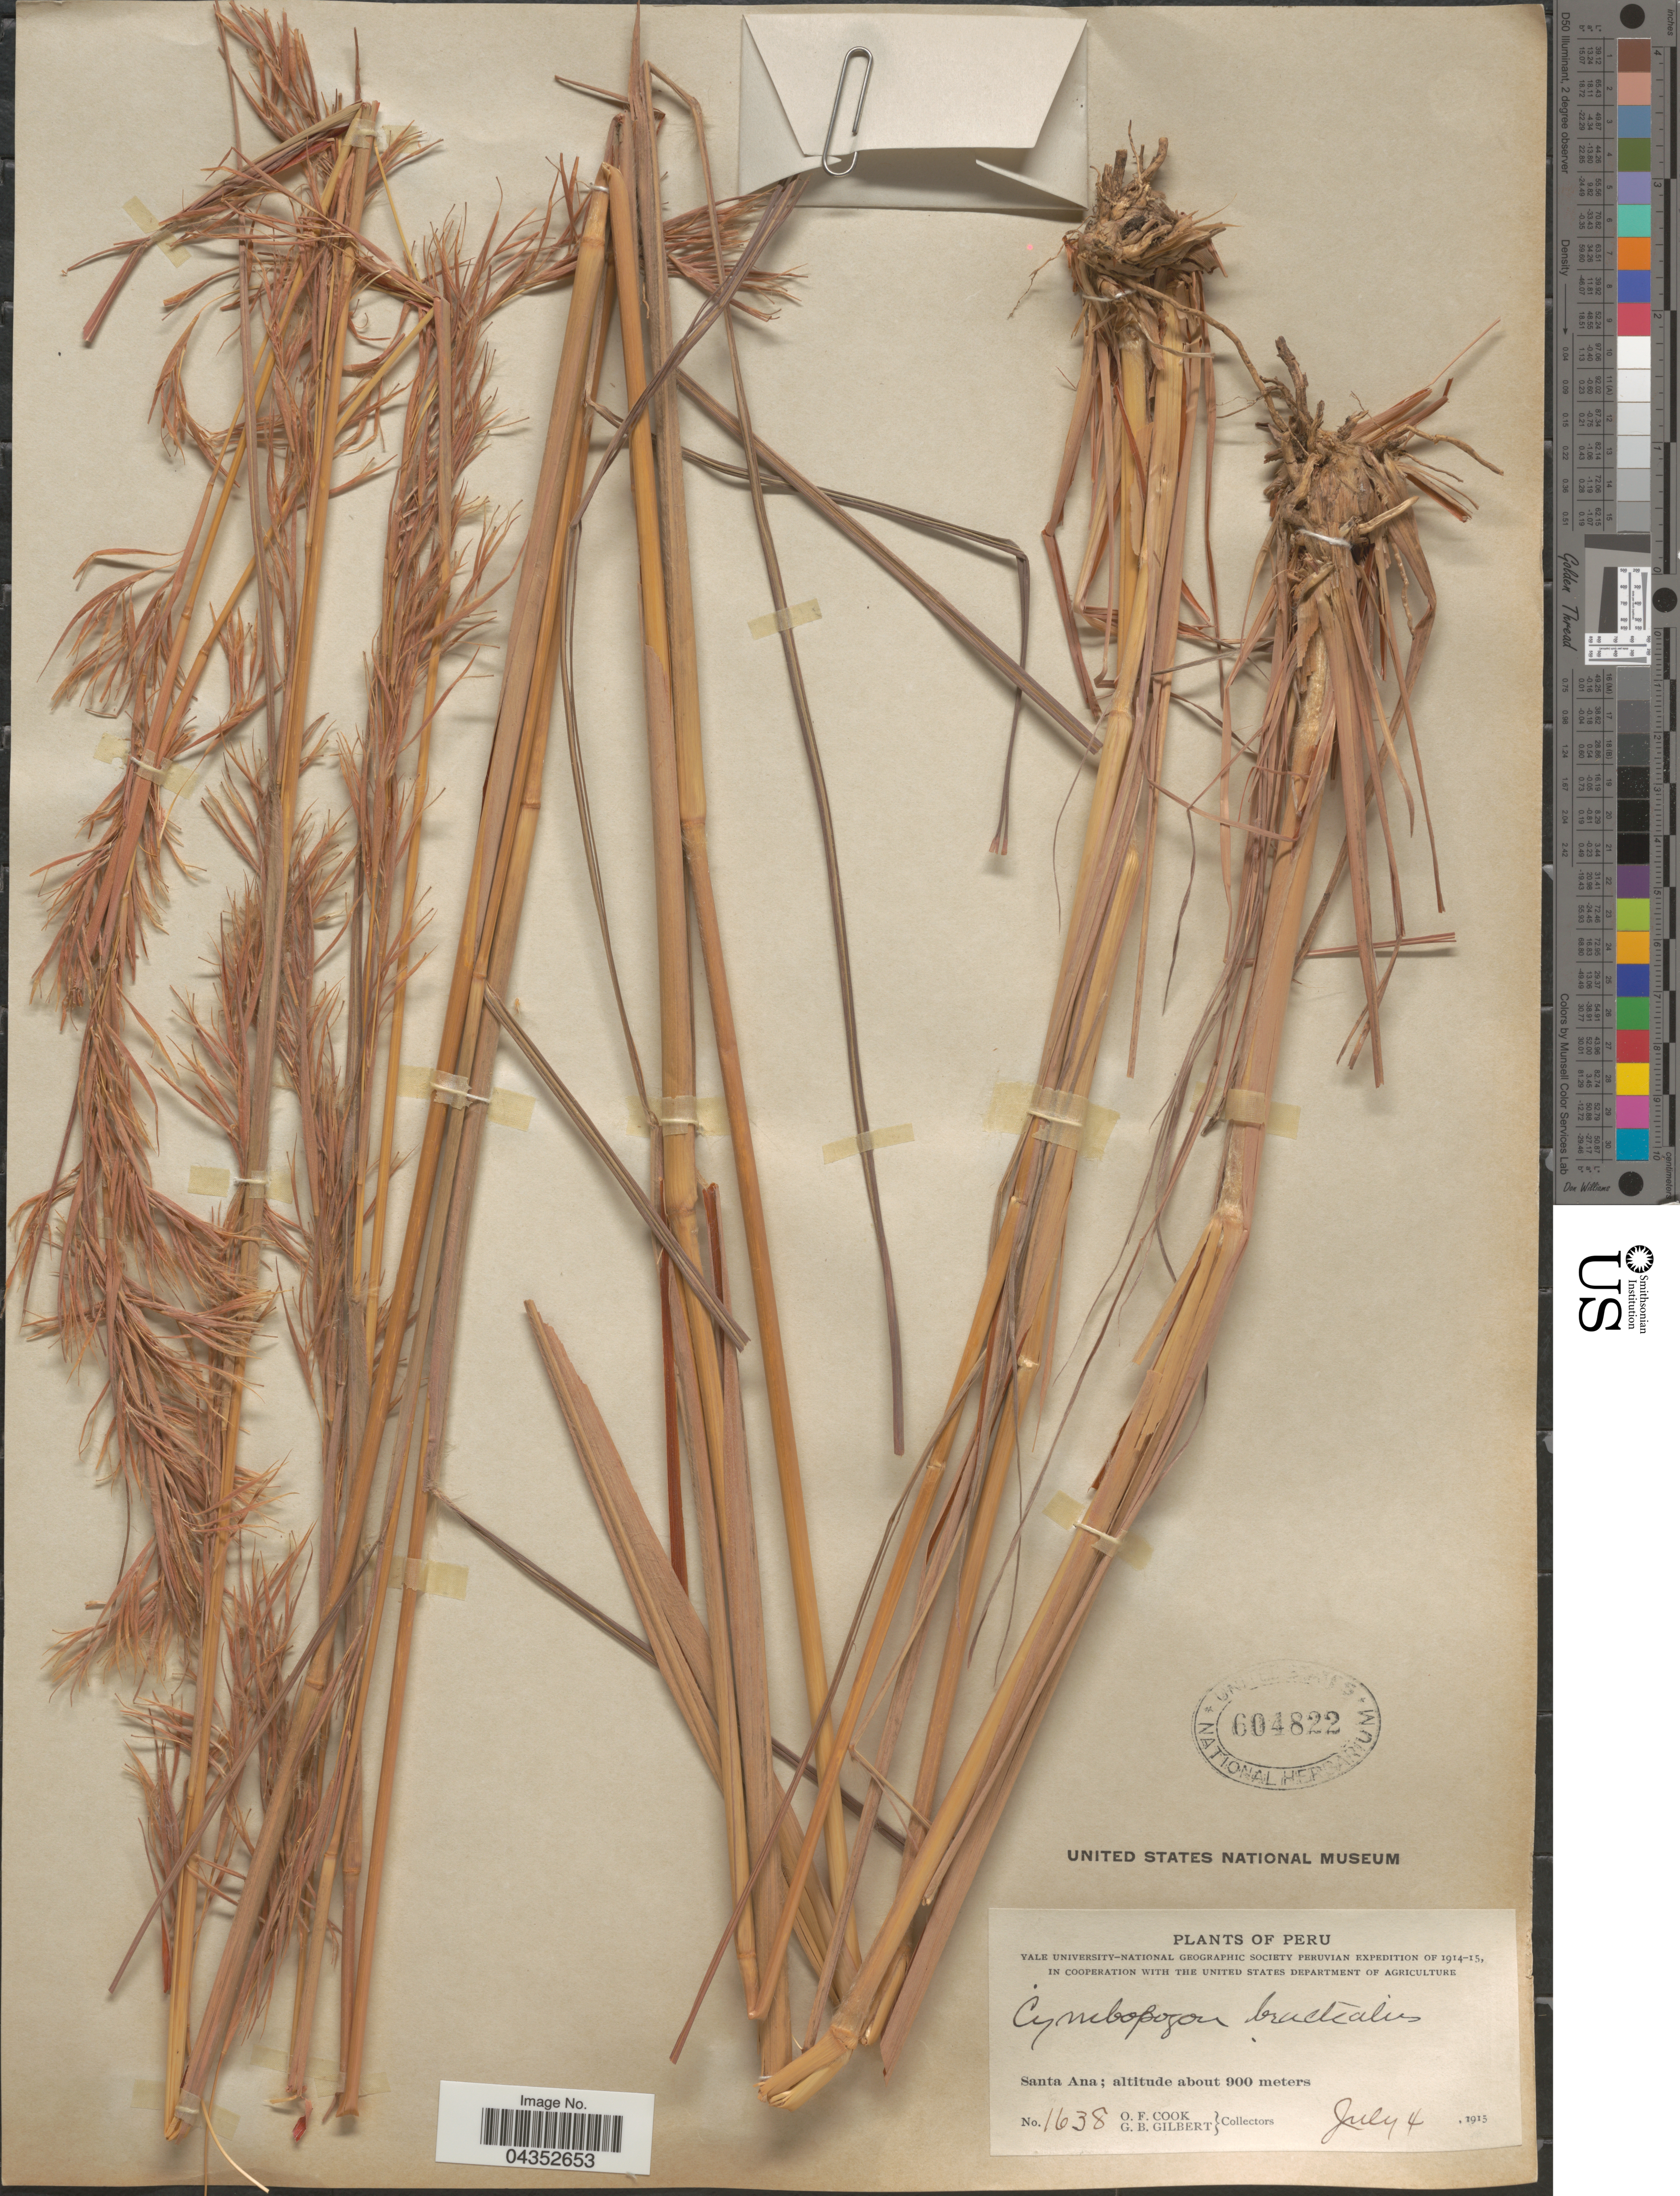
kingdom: Plantae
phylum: Tracheophyta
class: Liliopsida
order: Poales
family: Poaceae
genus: Hyparrhenia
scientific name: Hyparrhenia bracteata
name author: (Humb. & Bonpl.) Stapf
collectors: O. F. Cook & G. B. Gilbert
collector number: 1638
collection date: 1915-07-04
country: Peru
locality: Santa Ana.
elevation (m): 900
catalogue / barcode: US 604822